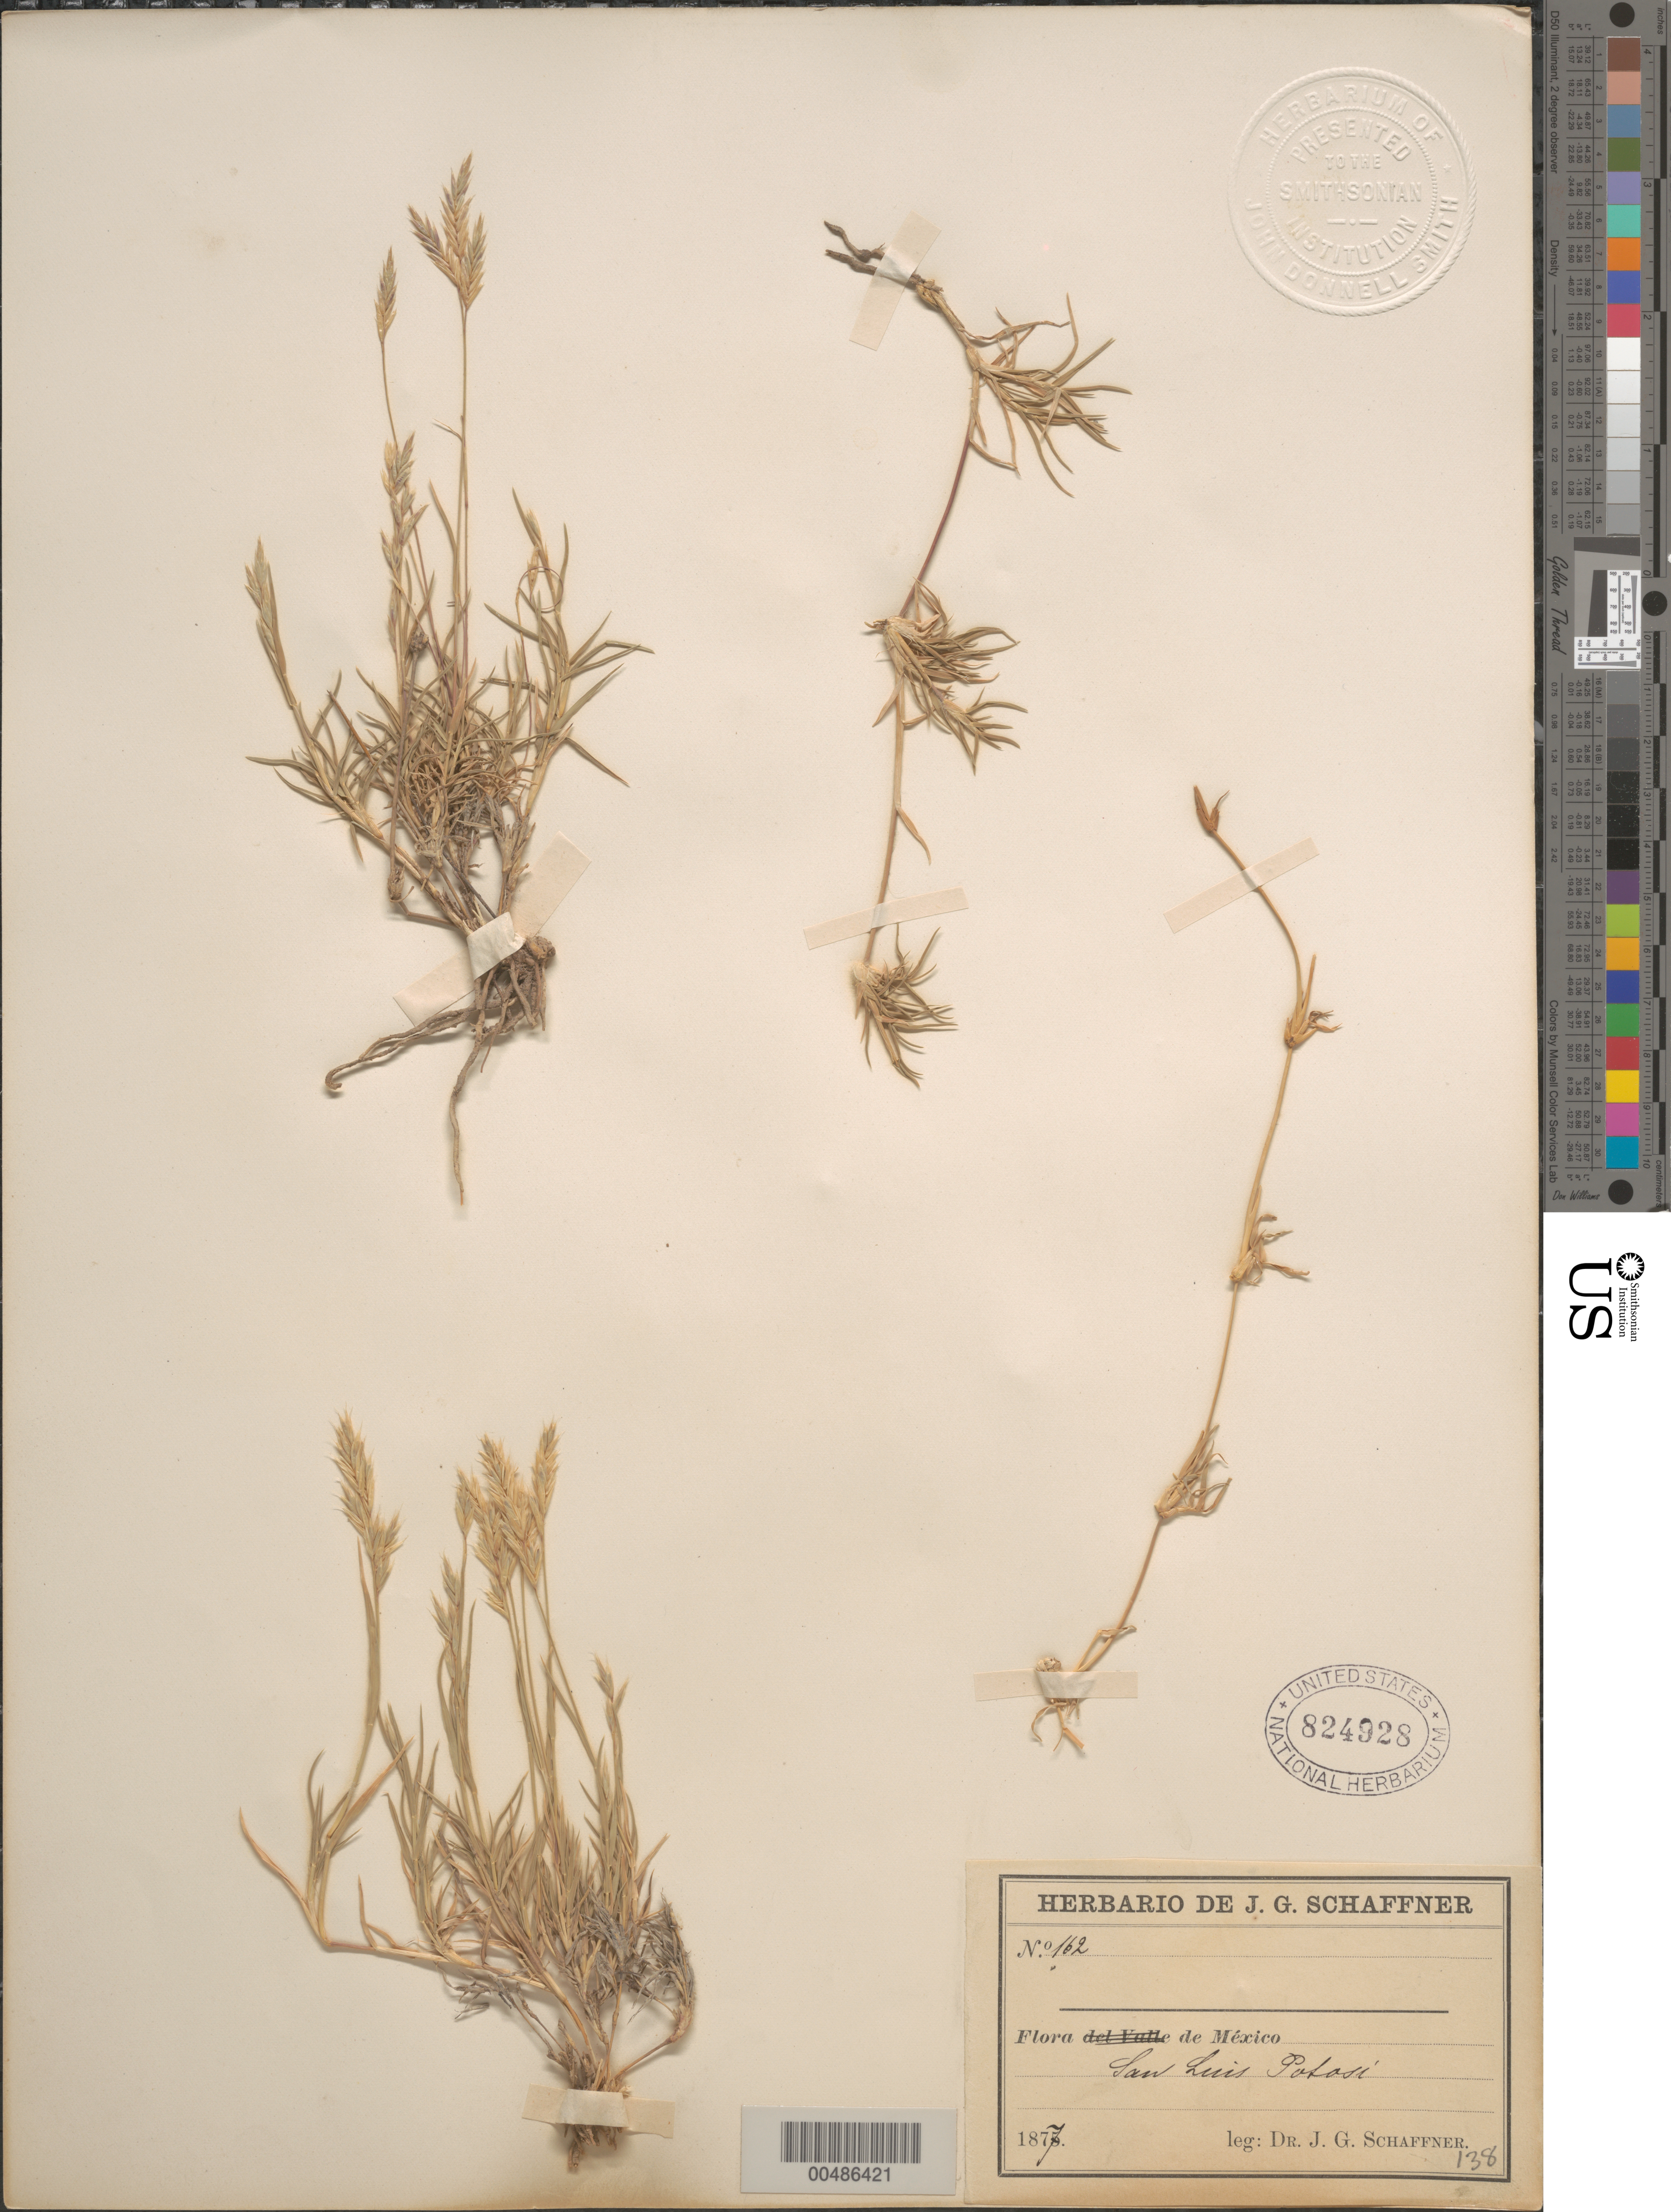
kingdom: Plantae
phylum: Tracheophyta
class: Liliopsida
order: Poales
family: Poaceae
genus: Scleropogon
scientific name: Scleropogon brevifolius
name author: Phil.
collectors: J. G. Schaffner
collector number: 162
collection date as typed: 1877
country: Mexico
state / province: San Luis Potosi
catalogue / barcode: US 824928